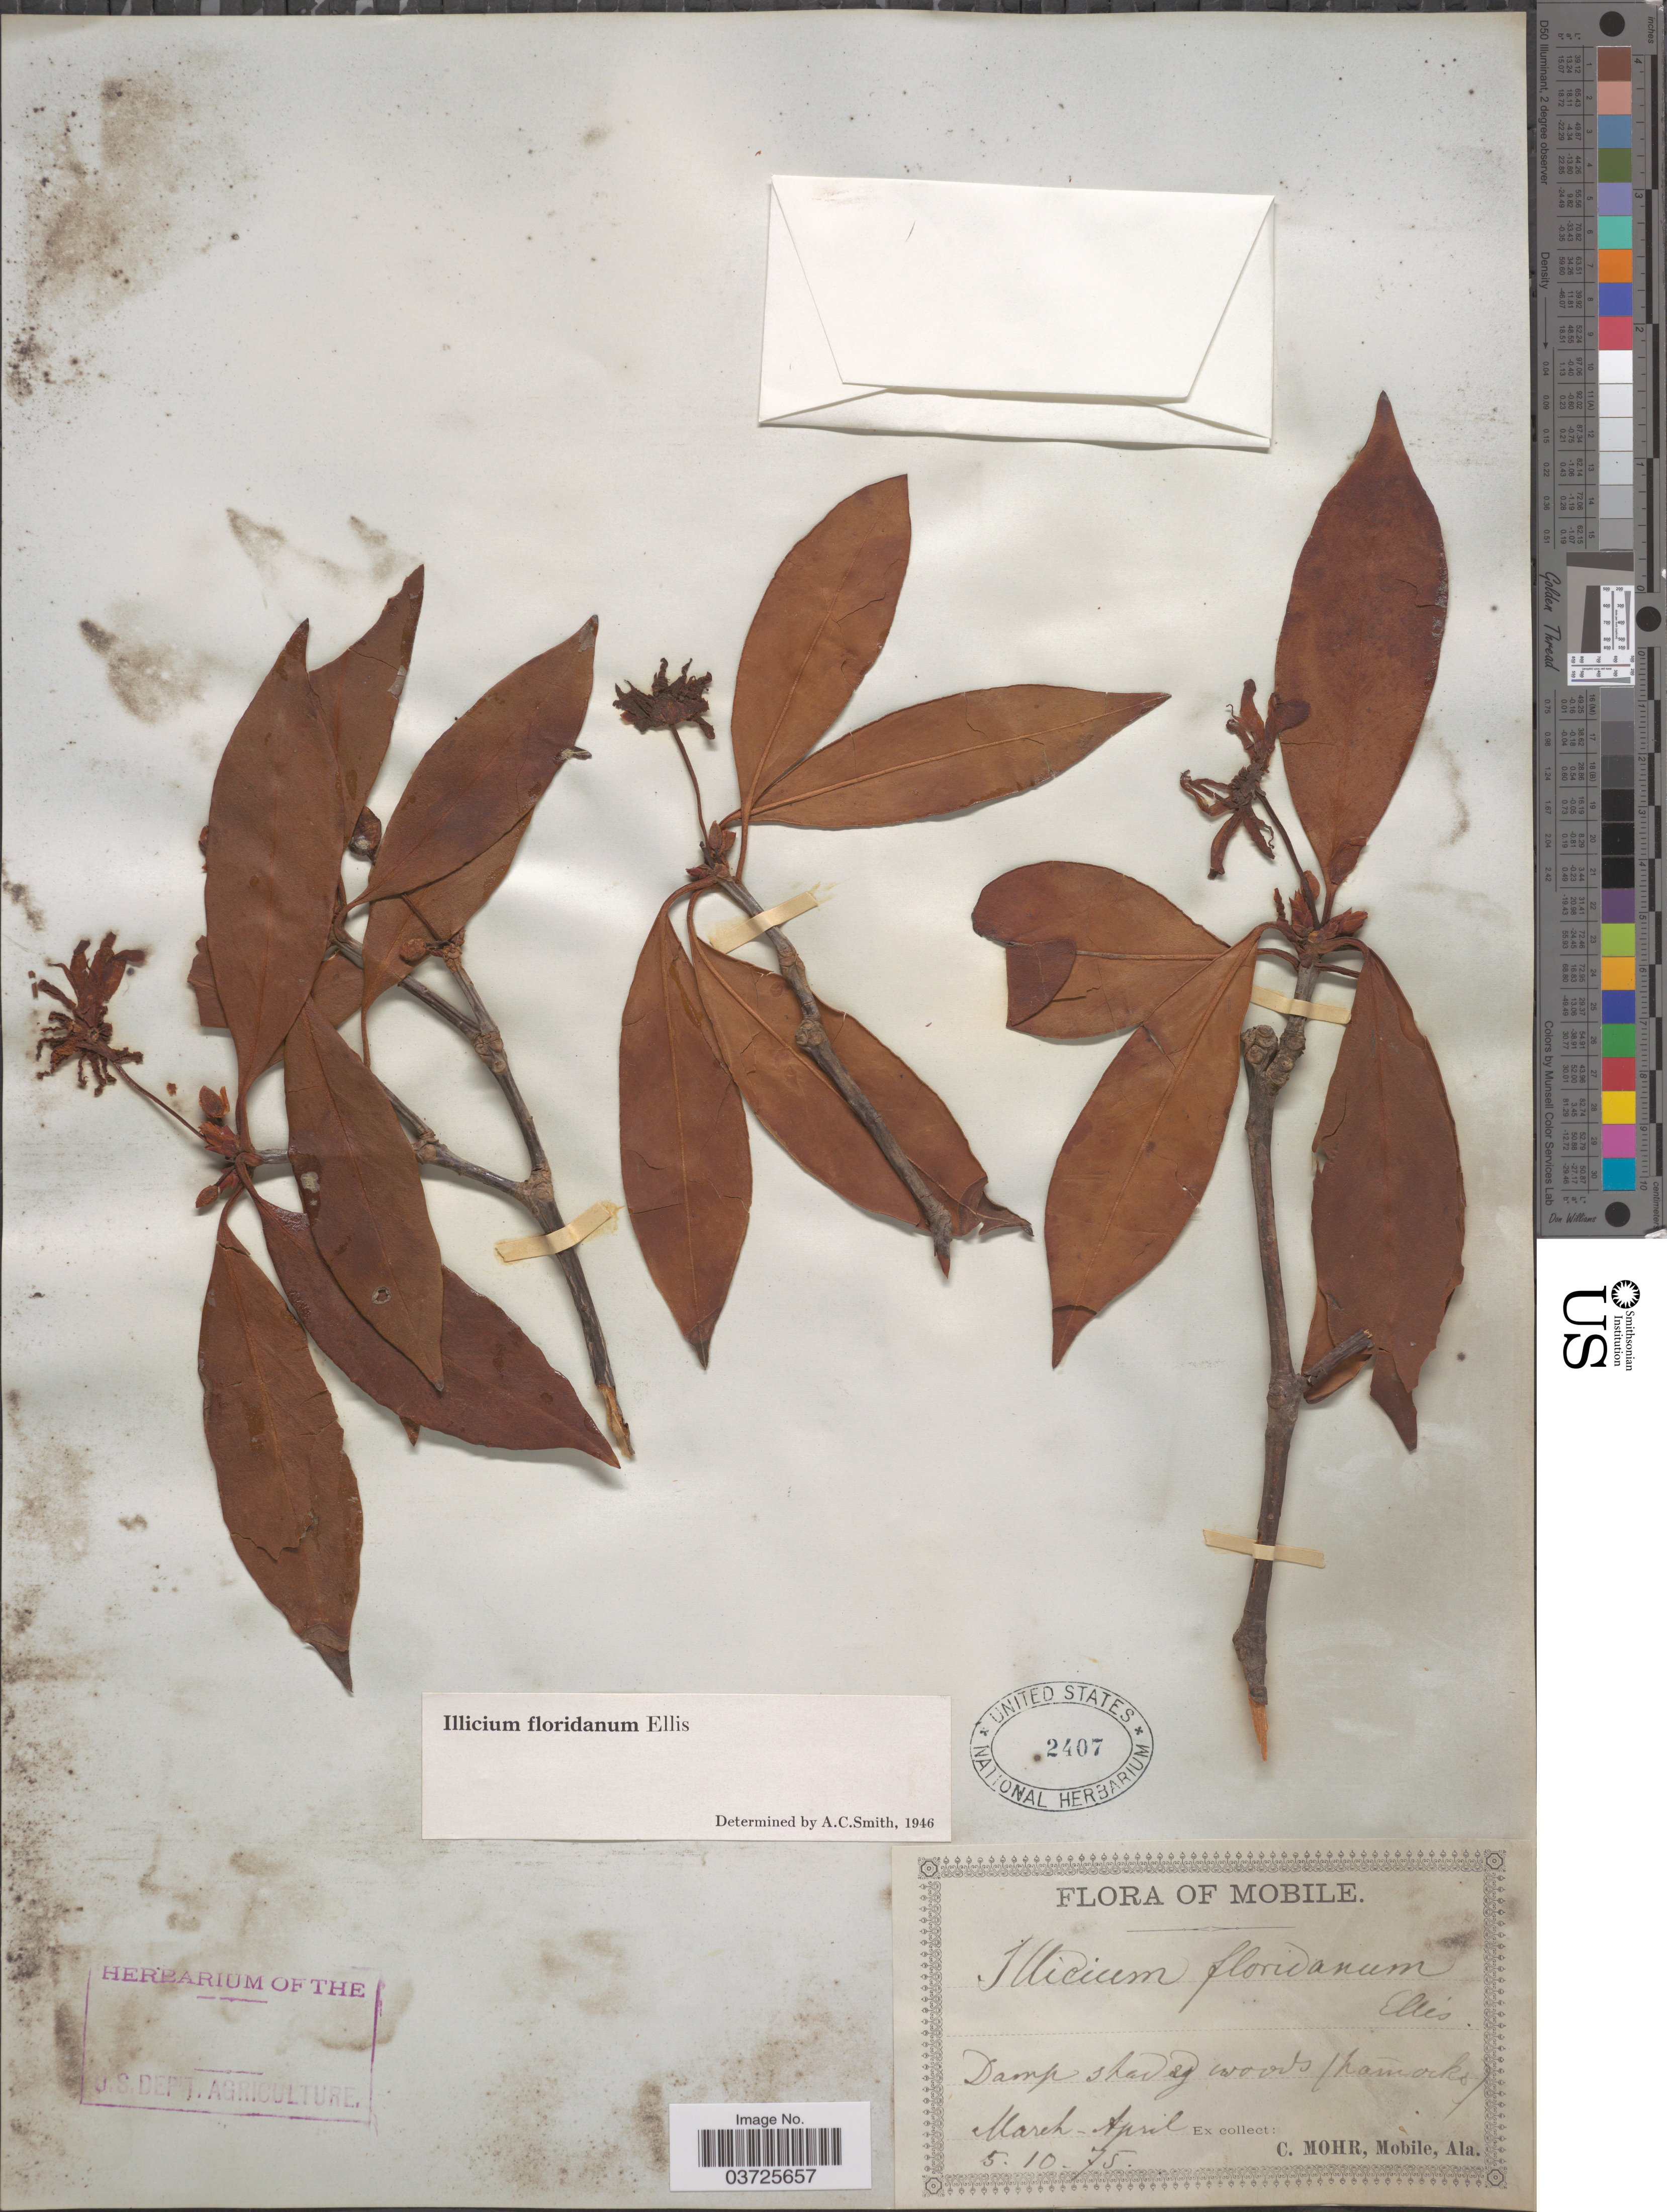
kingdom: Plantae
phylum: Tracheophyta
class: Magnoliopsida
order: Austrobaileyales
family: Schisandraceae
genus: Illicium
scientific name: Illicium floridanum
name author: J. Ellis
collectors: C. T. Mohr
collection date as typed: Transcribed d/m/y: 10/5/75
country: United States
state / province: Alabama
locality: Mobile.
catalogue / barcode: US 2407